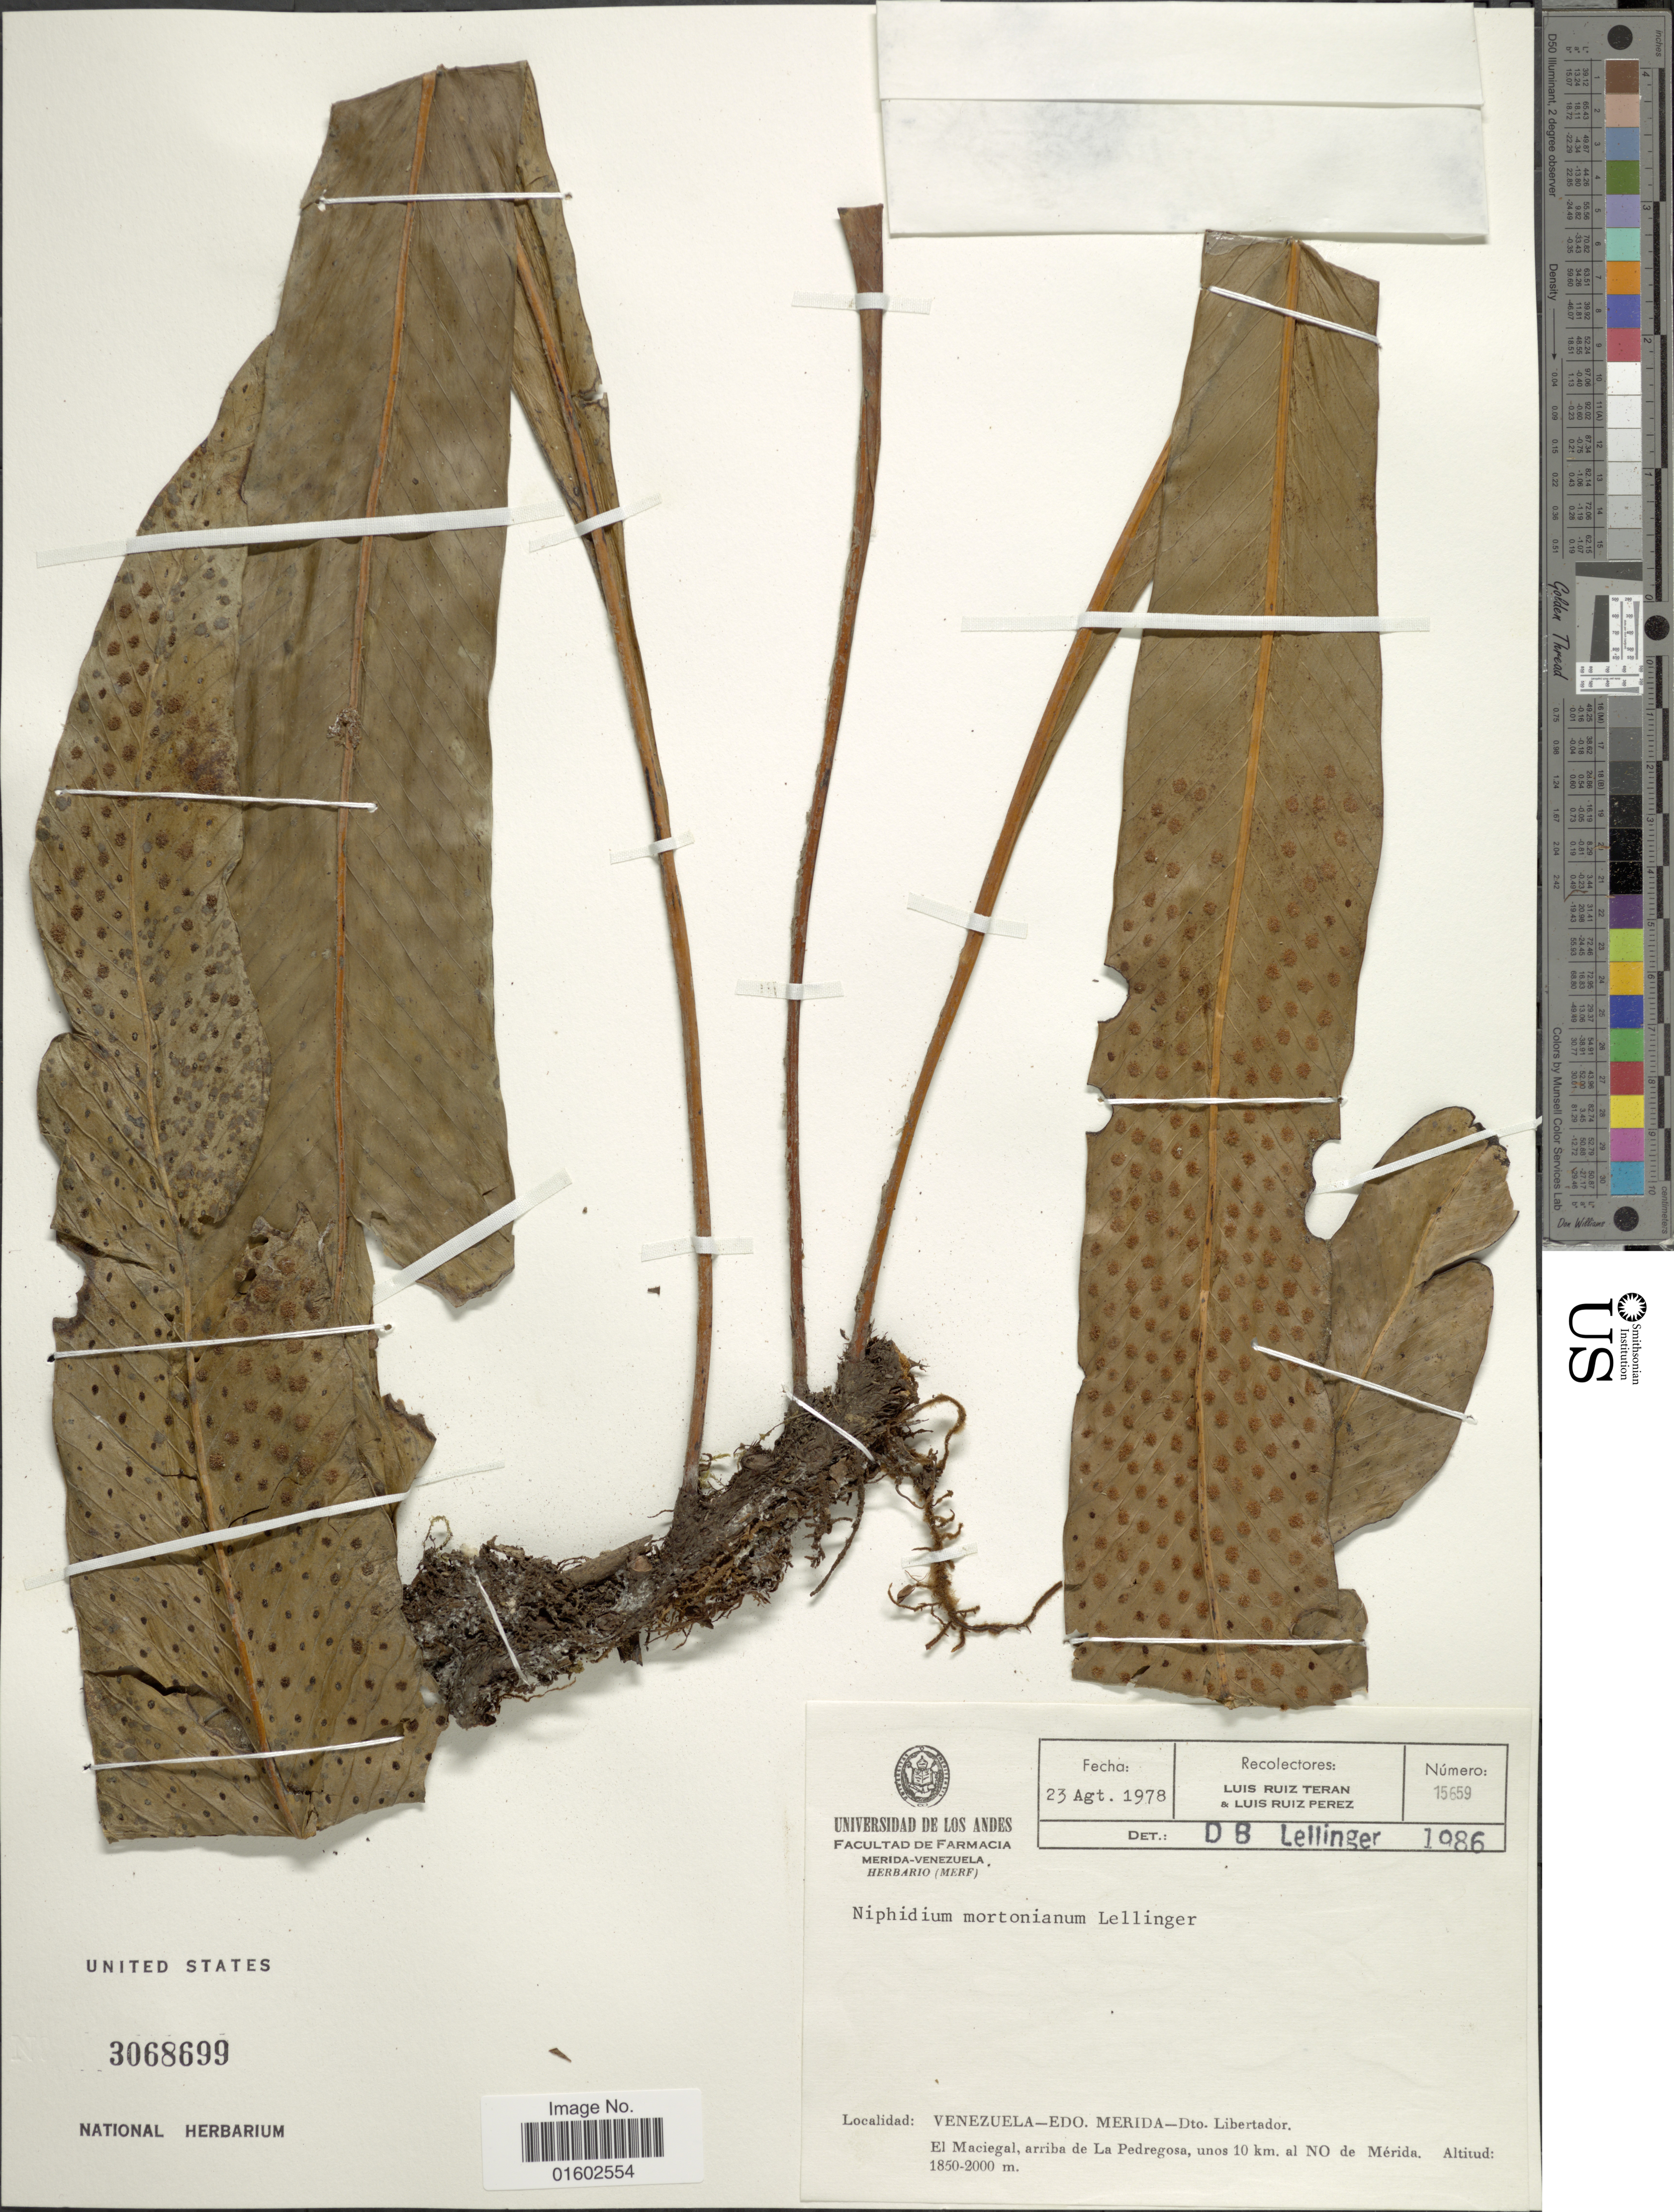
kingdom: Plantae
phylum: Tracheophyta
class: Polypodiopsida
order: Polypodiales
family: Polypodiaceae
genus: Niphidium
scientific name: Niphidium mortonianum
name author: Lellinger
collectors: L. E. Ruíz-Terán & L. Ruiz-Perez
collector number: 15659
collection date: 1978-08-23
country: Venezuela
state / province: Mérida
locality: Dto. Libertador, El Maciegal, arriba de La Pedregosa, unos 10 km. al NO de Merida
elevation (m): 1850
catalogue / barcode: US 3068699